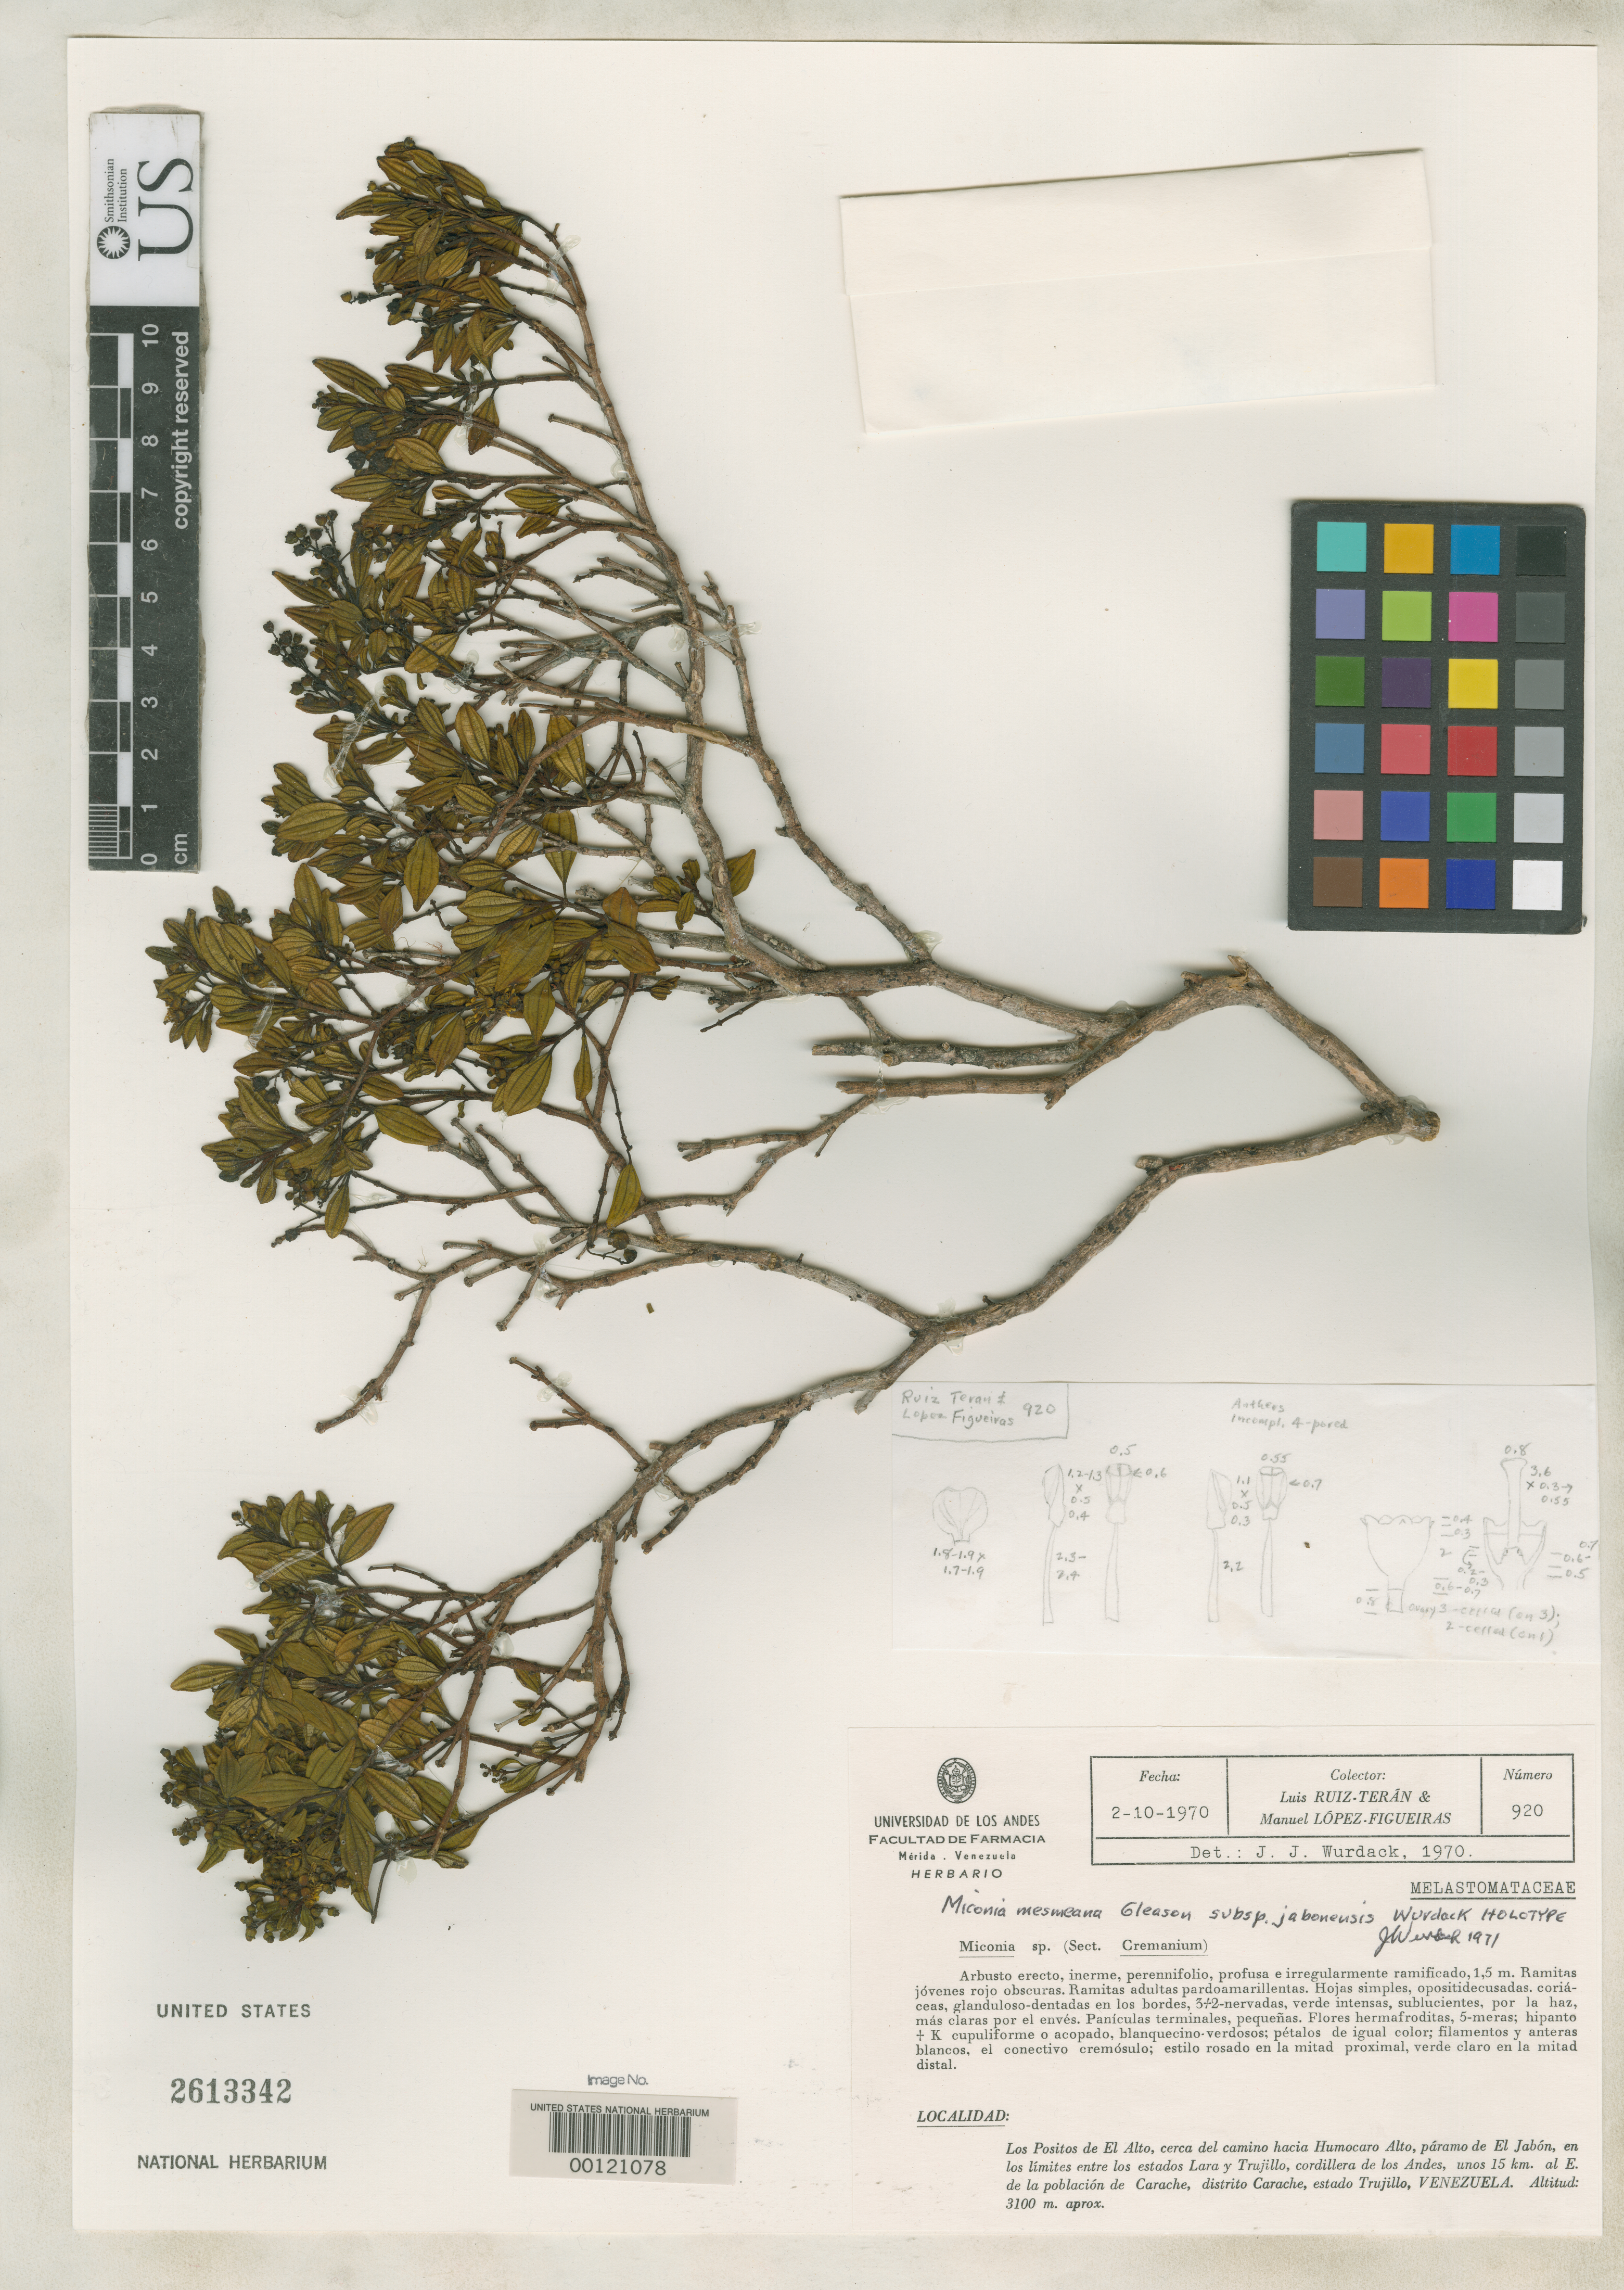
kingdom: Plantae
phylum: Tracheophyta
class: Magnoliopsida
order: Myrtales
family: Melastomataceae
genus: Miconia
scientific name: Miconia mesmeana subsp. jabonensis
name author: Wurdack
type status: Holotype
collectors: L. E. Ruíz-Terán & M. López Figueiras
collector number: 920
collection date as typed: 02 Oct 1970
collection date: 1970-10-02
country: Venezuela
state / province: Trujillo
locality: Los Pocitos de El Alto, Paramo del Jabon, 15 km. E of Carache.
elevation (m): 3100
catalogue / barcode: US 2613342